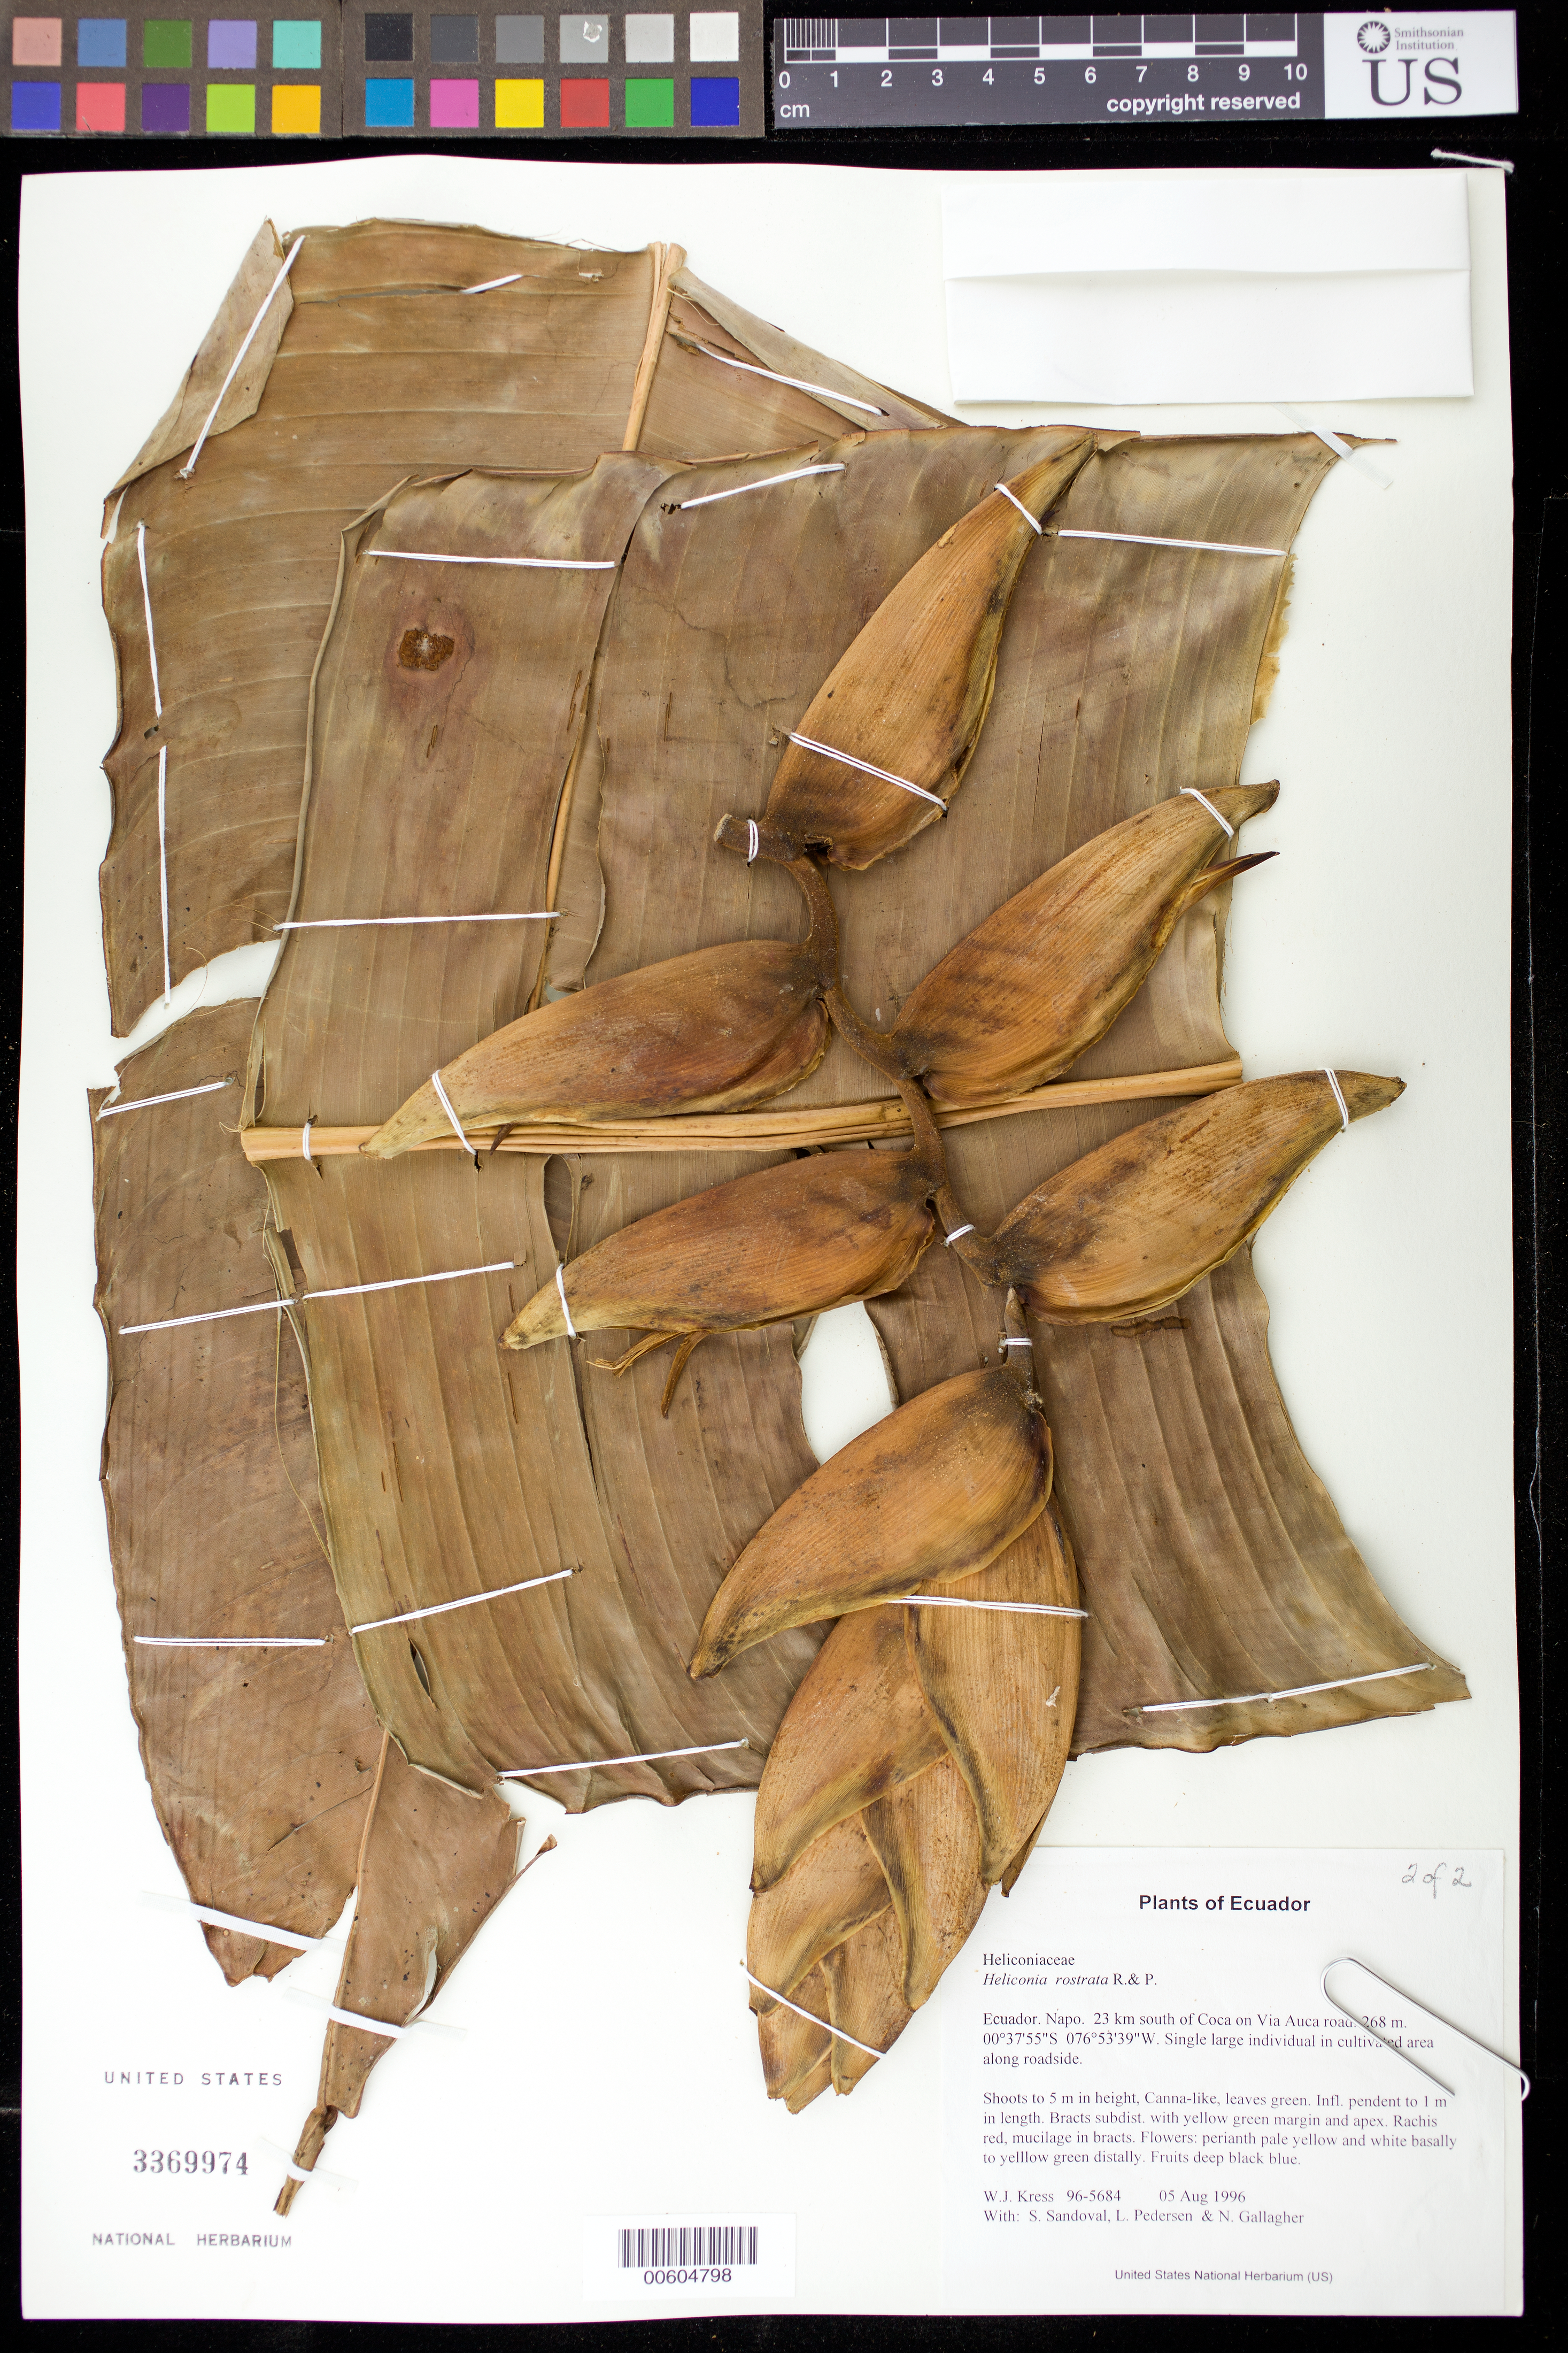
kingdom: Plantae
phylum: Tracheophyta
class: Liliopsida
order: Zingiberales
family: Heliconiaceae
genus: Heliconia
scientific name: Heliconia rostrata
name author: Ruiz & Pav.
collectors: W. J. Kress, S. Sandoval, L. Pedersen & N. L. Gallagher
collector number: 96-5684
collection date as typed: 05 Aug 1996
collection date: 1996-08-05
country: Ecuador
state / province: Napo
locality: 23 km south of Coca on Via Auca road.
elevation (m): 268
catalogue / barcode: US 3369974